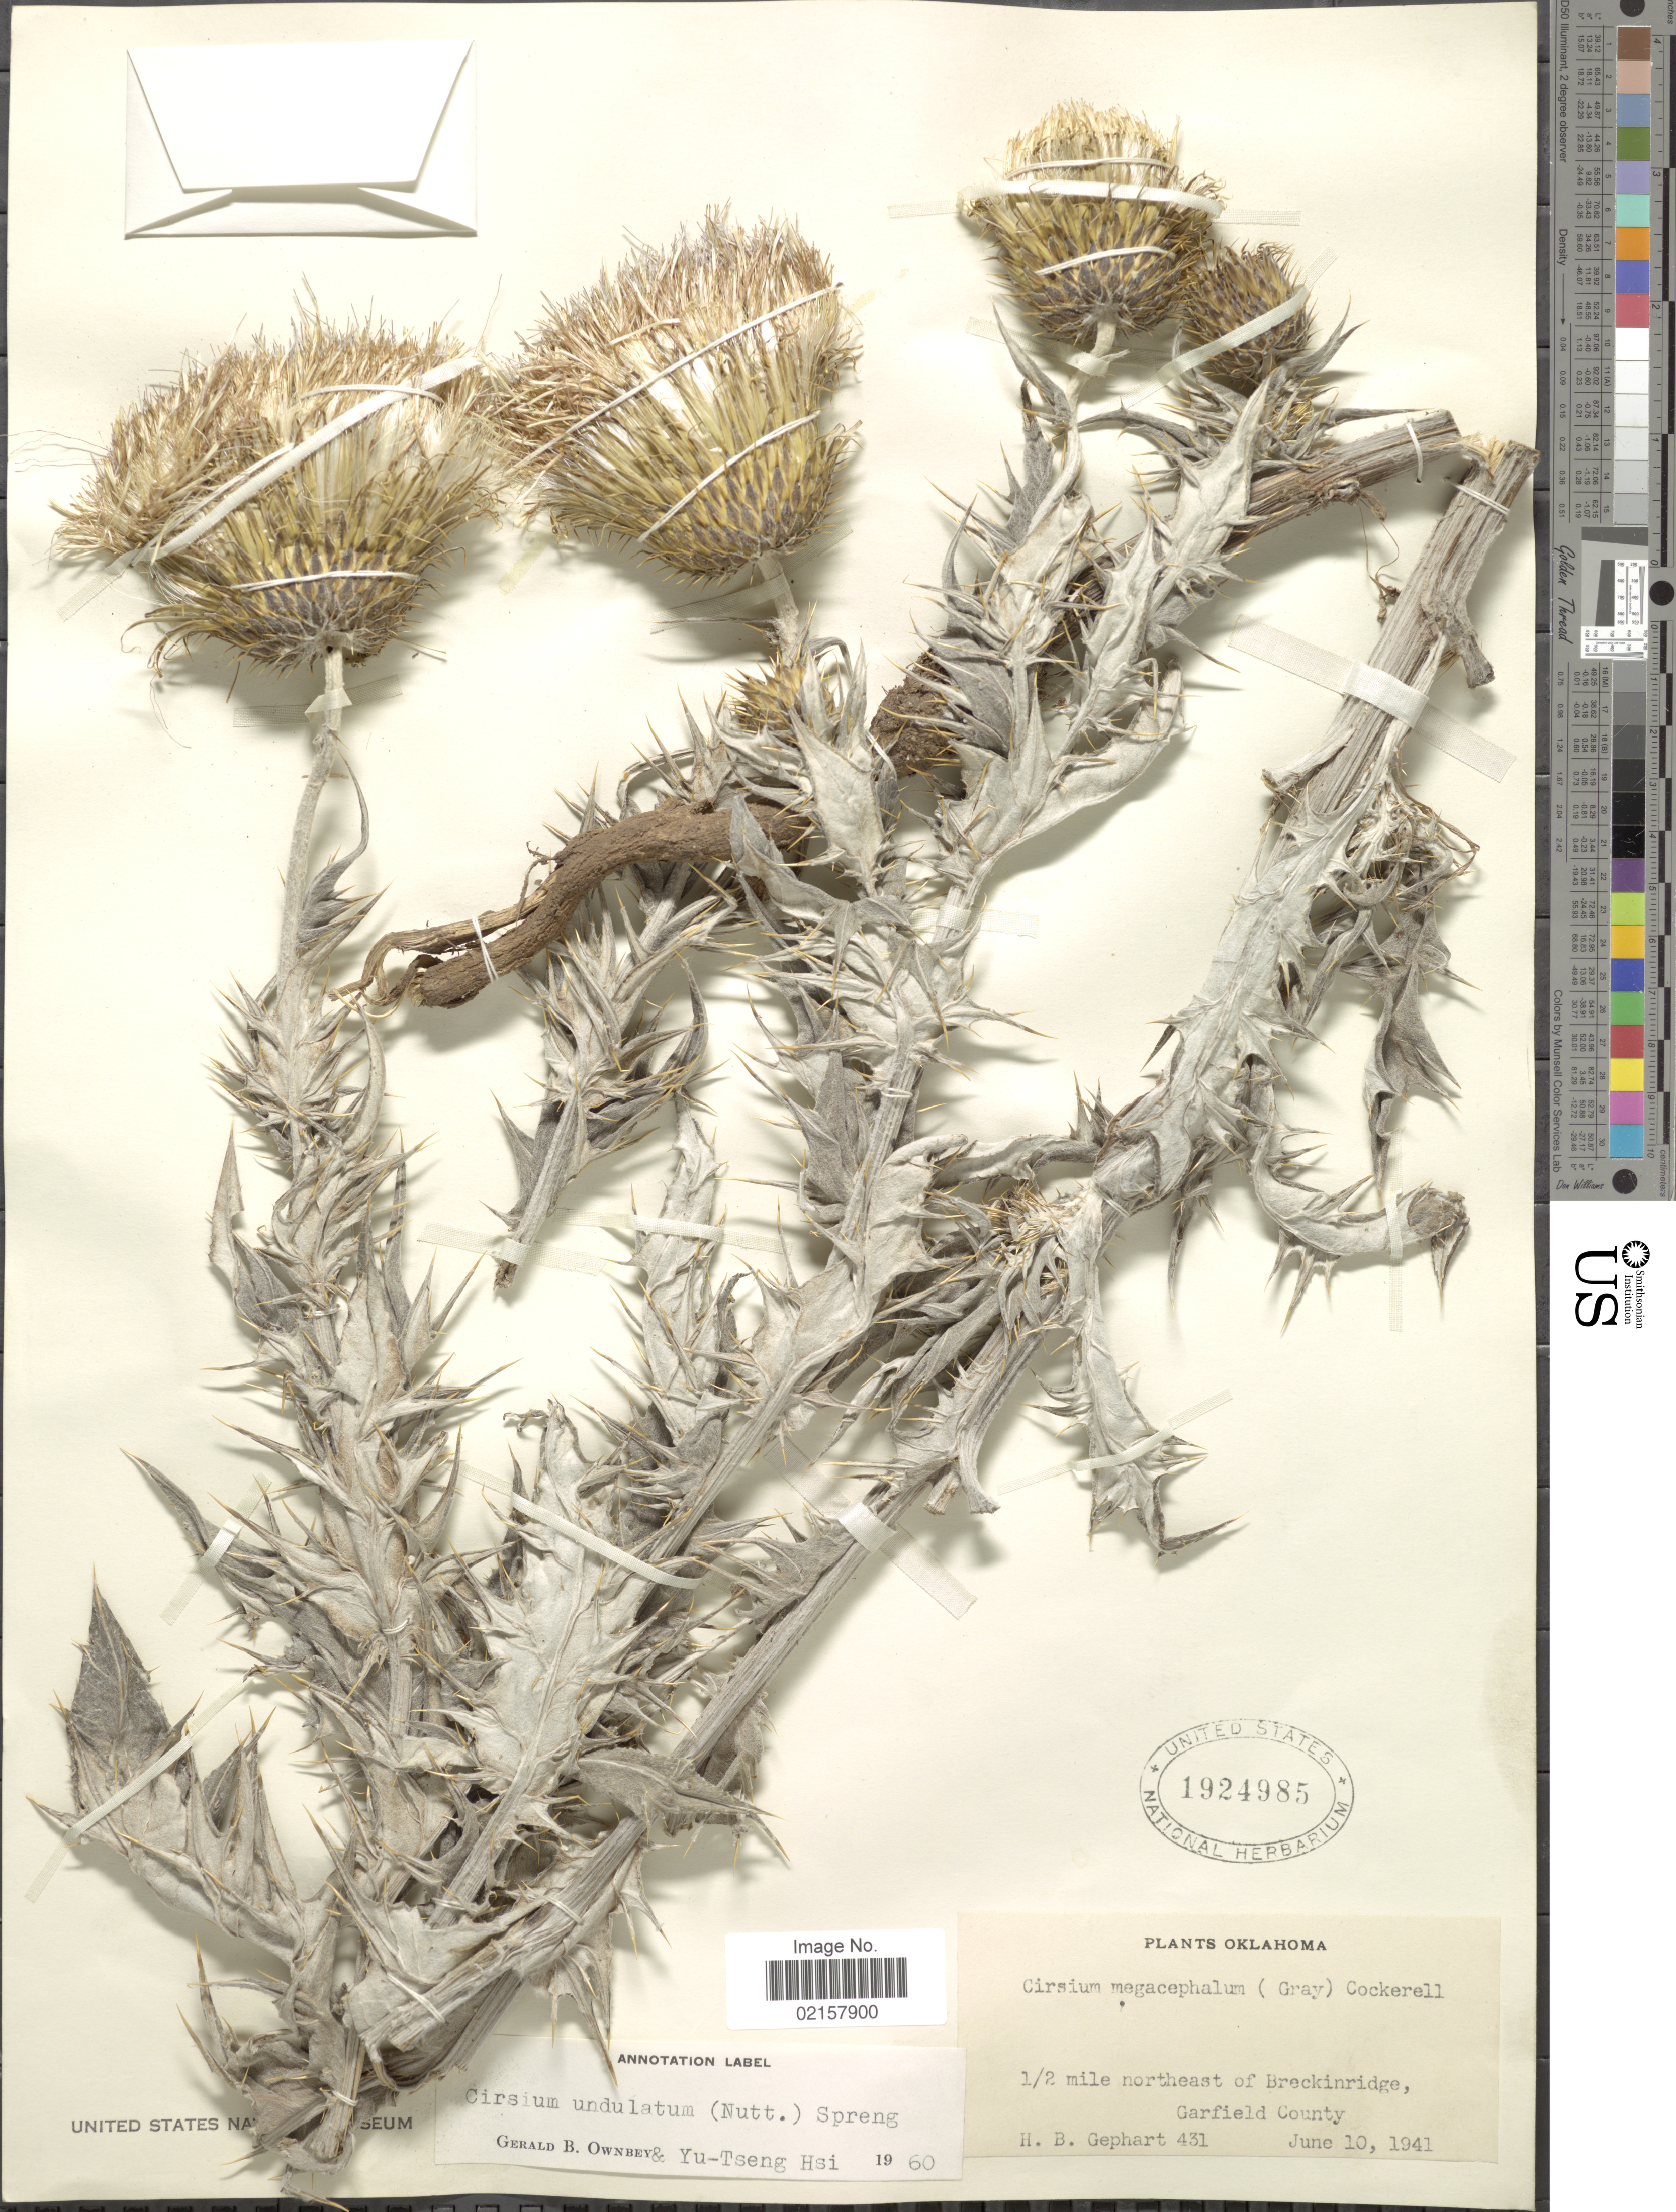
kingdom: Plantae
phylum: Tracheophyta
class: Magnoliopsida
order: Asterales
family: Asteraceae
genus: Cirsium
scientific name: Cirsium undulatum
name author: (Nutt.) Spreng.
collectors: H. Gephardt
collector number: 431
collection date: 1941-06-10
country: United States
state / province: Oklahoma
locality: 1/2 mile northeast of Breckinridge, Garfield County.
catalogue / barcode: US 1924985